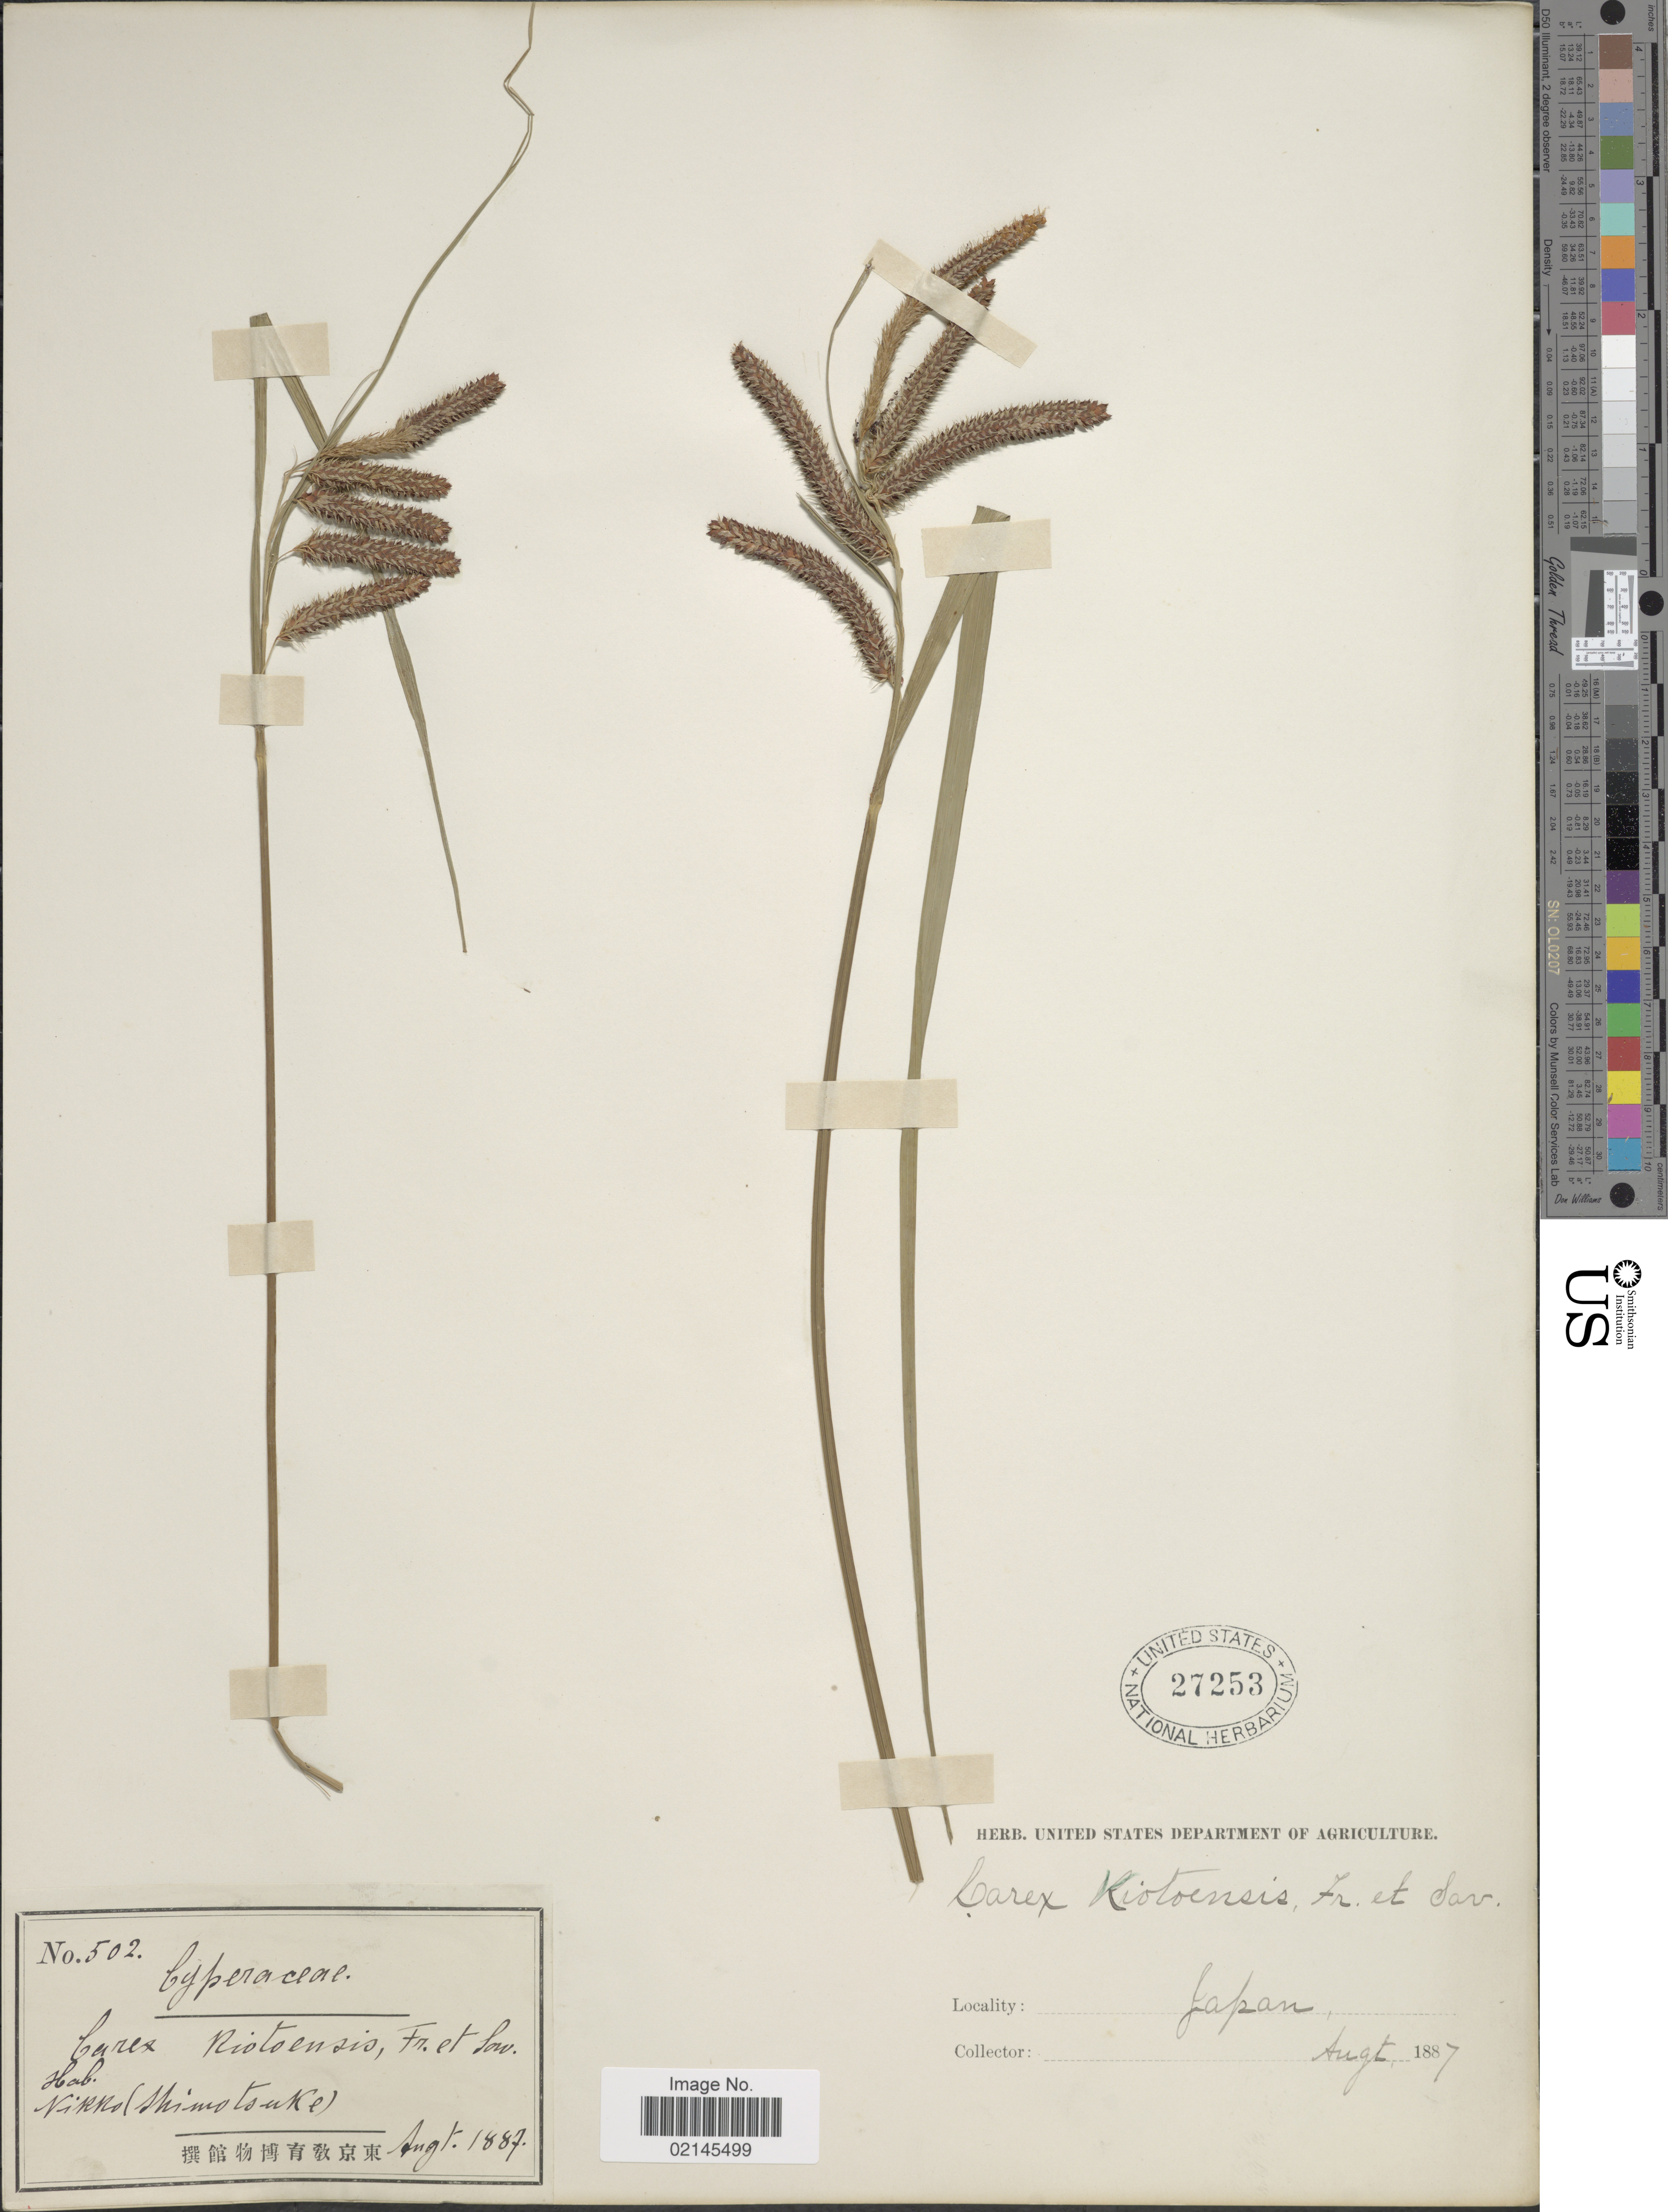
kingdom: Plantae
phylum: Tracheophyta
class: Liliopsida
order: Poales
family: Cyperaceae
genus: Carex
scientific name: Carex prescottiana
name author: Boott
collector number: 502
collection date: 1887-08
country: Japan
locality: Nikko (Shimotsuke)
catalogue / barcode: US 27253